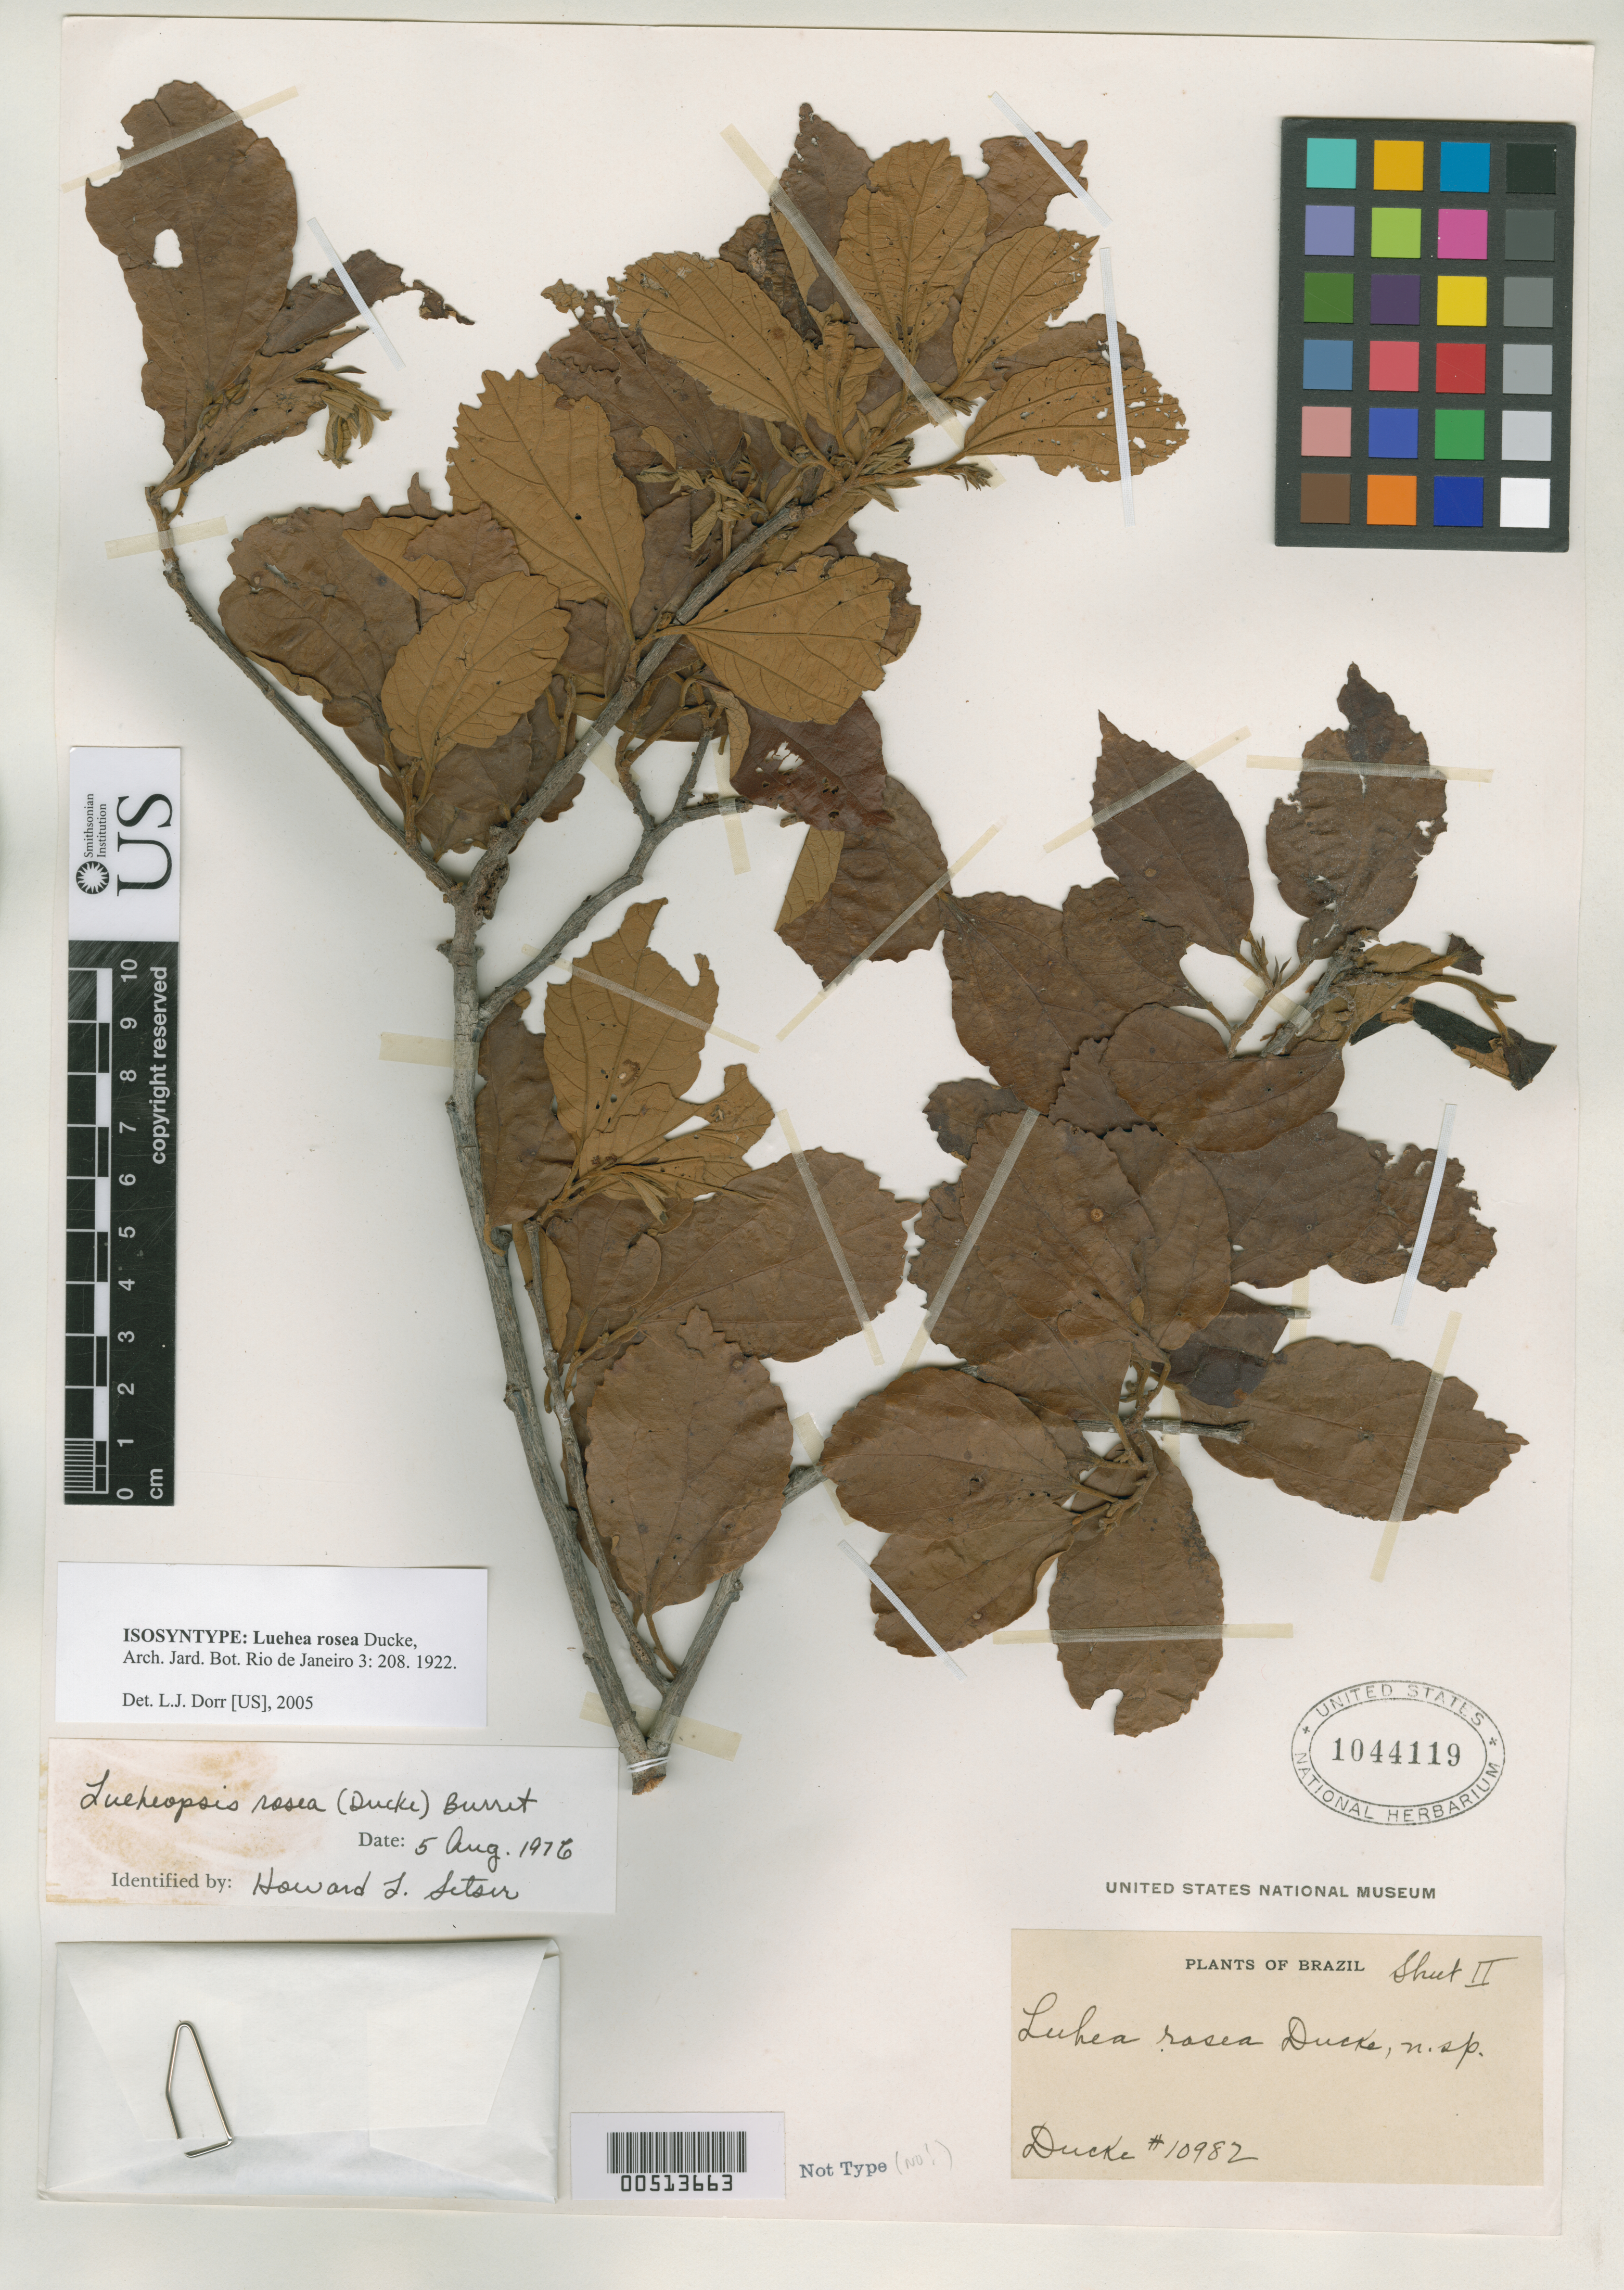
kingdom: Plantae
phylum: Tracheophyta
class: Magnoliopsida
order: Malvales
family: Malvaceae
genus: Luehea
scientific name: Luehea rosea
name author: Ducke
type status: Isosyntype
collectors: A. Ducke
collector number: Herb. Amaz. Mus. Pará. 10982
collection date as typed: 14 Sep 1910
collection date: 1910-09-14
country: Brazil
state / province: Pará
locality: Oriximiná (bas Trombetas), Etat de Pará.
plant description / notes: Apparently a duplicate of Ducke 14483 (dup. at US).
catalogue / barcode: US 1044119